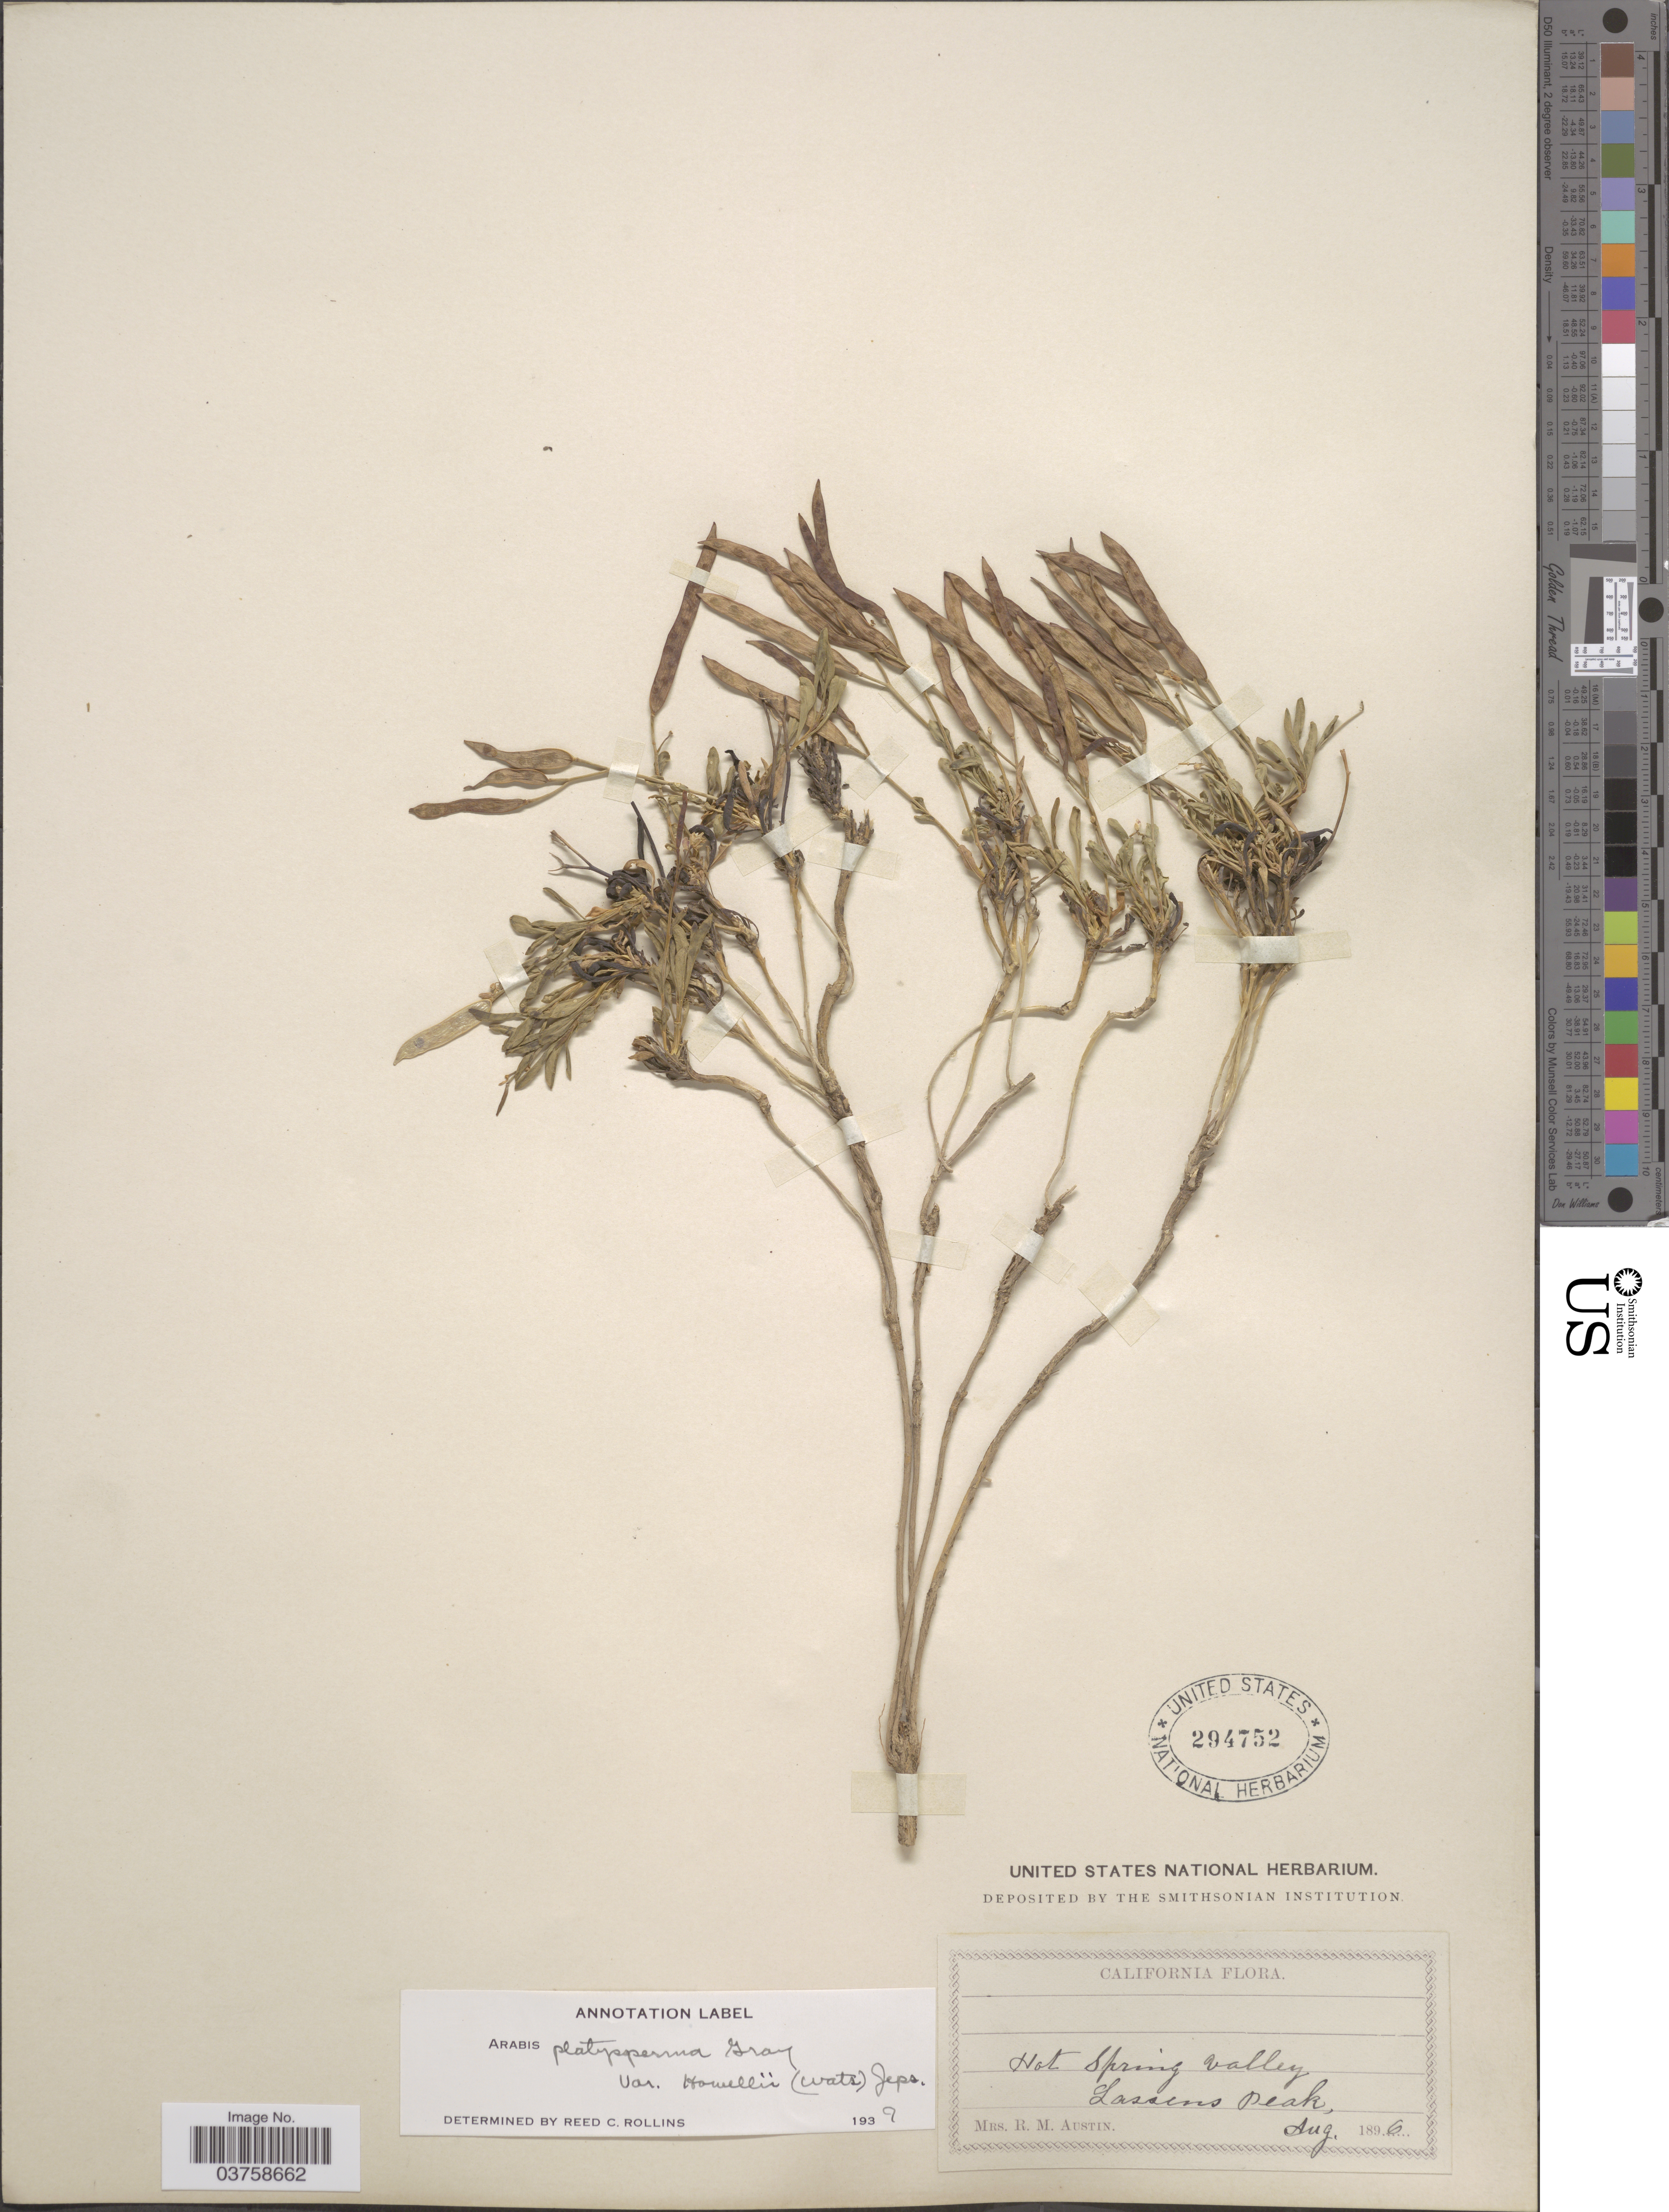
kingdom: Plantae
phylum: Tracheophyta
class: Magnoliopsida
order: Brassicales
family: Brassicaceae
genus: Arabis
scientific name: Arabis platysperma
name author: A. Gray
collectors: R. Austin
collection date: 1896-08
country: United States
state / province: California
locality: Hot spring valley. Lassens Peak.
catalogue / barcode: US 294752